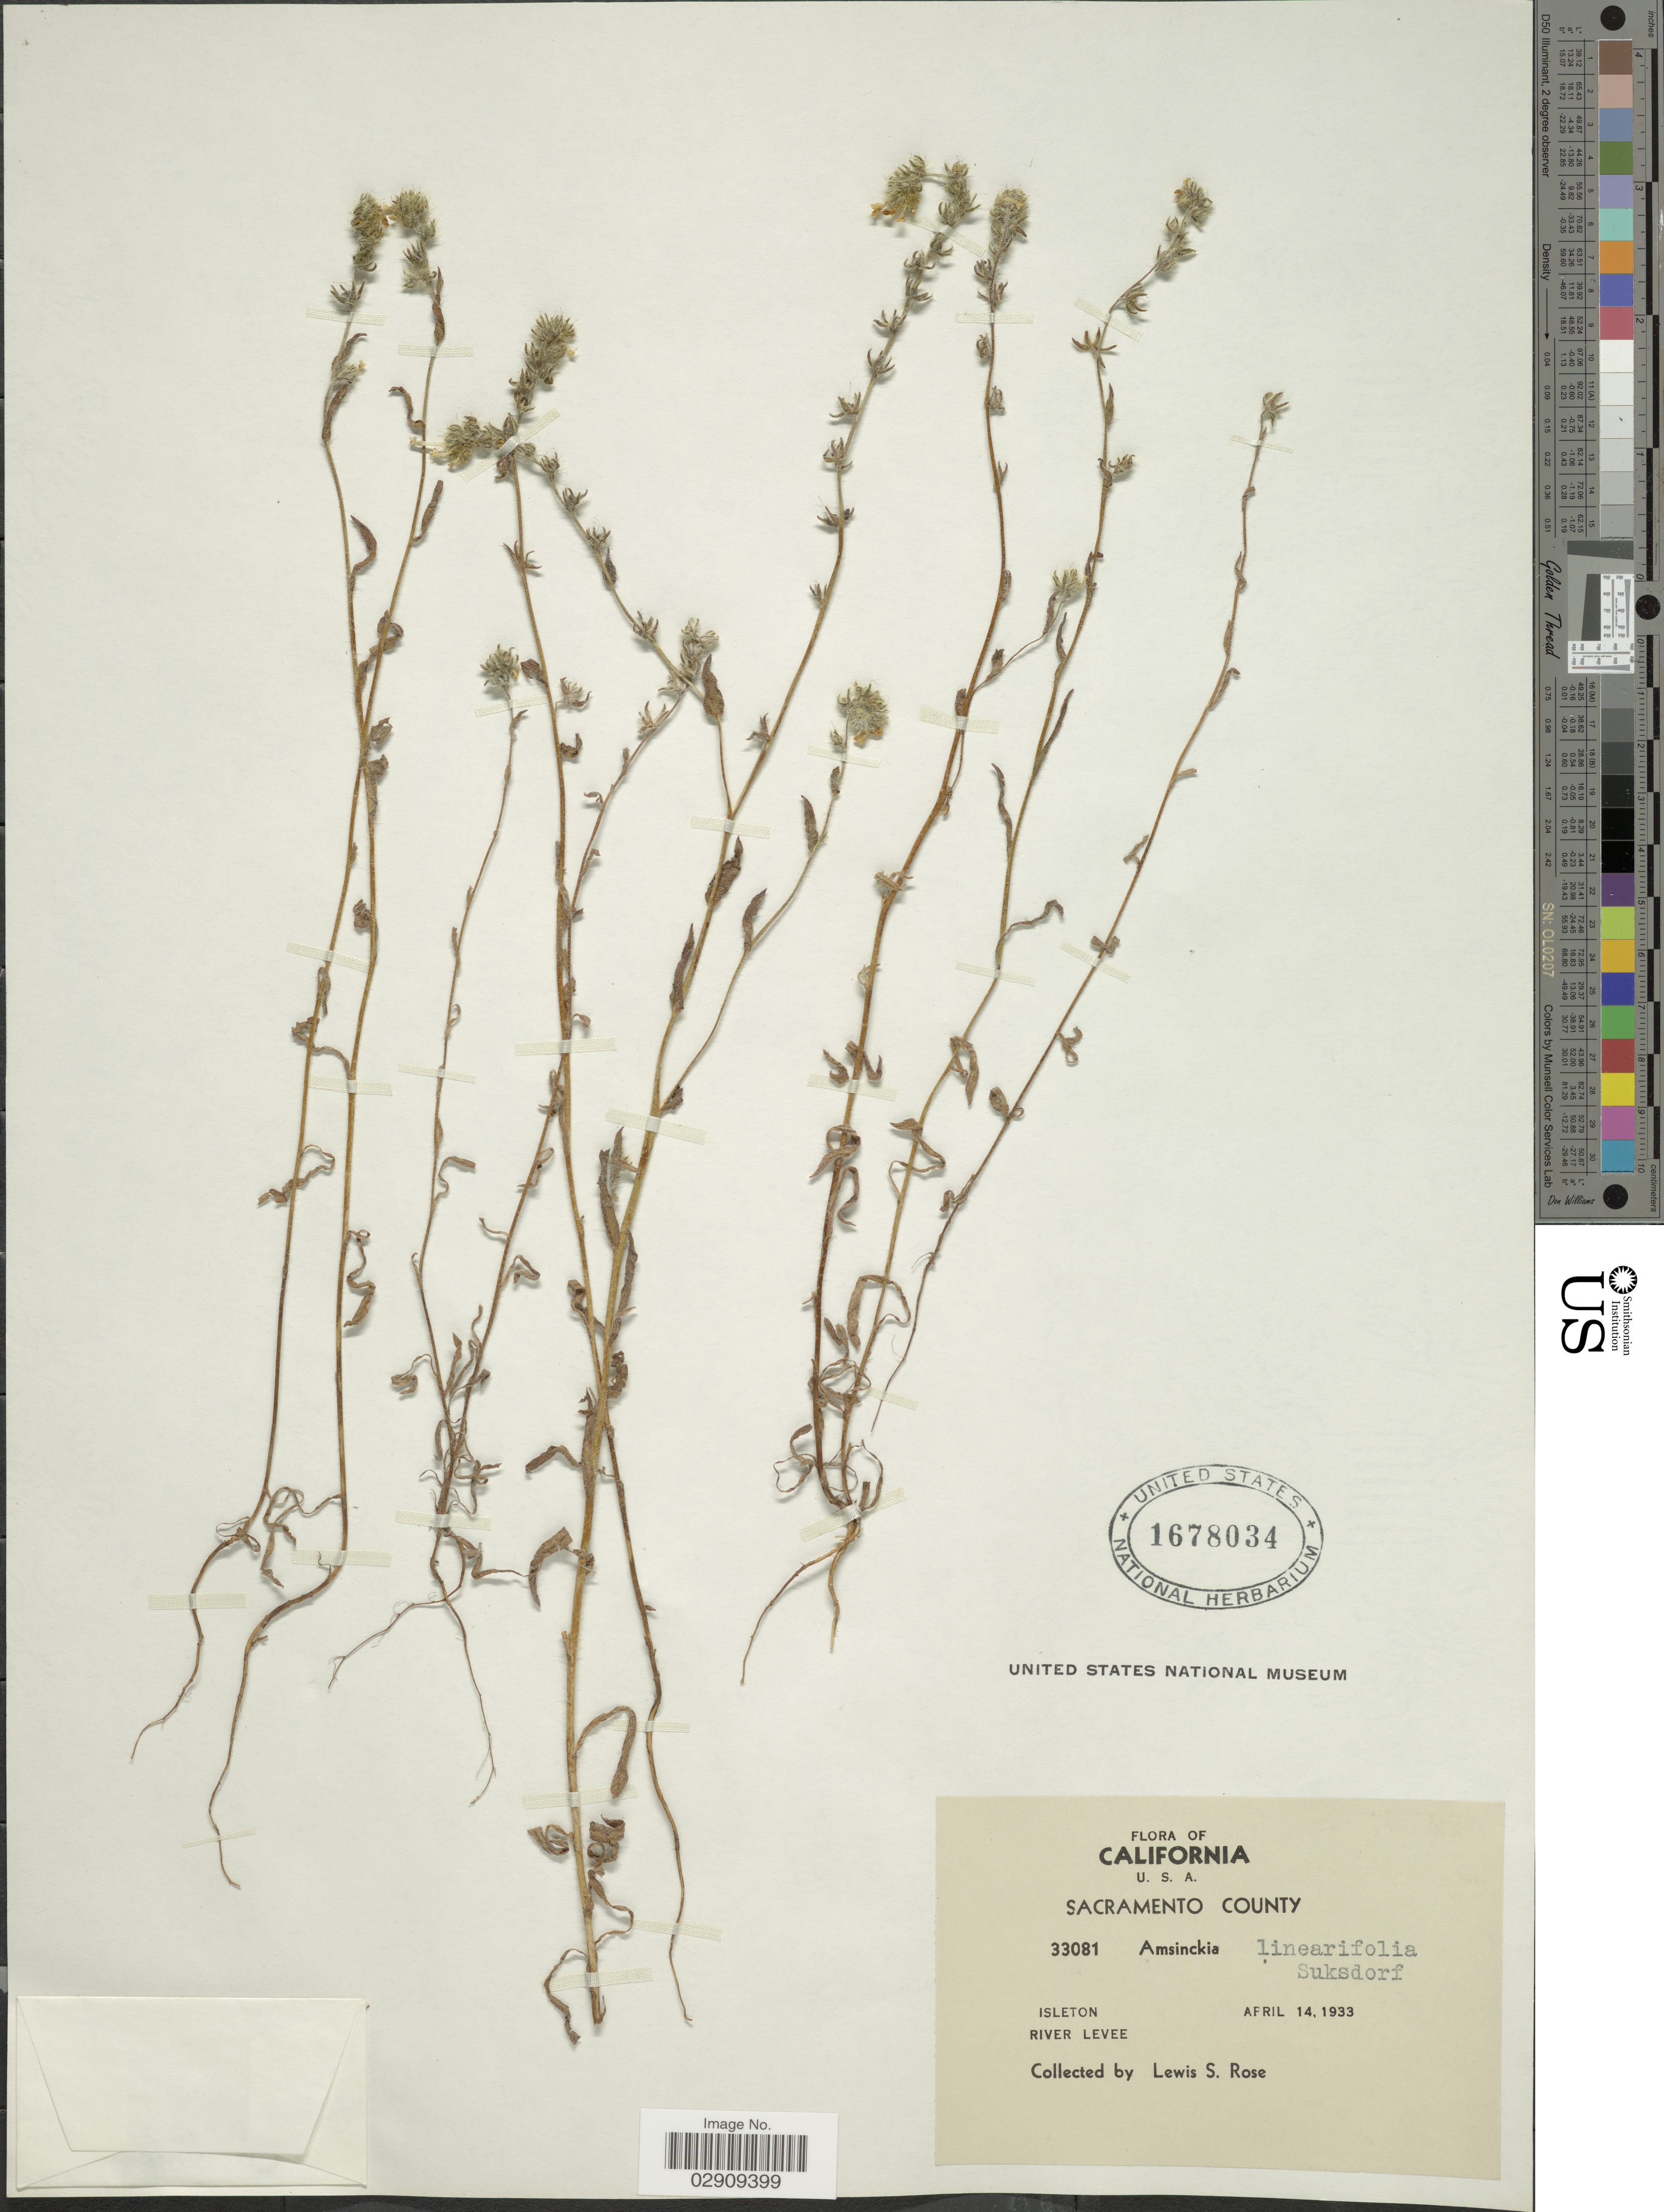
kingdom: Plantae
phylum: Tracheophyta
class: Magnoliopsida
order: Boraginales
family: Boraginaceae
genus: Amsinckia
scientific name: Amsinckia menziesii var. intermedia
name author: (Fisch. & C.A. Mey.) Ganders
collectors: L. S. Rose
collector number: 33081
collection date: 1933-04-14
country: United States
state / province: California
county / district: Sacramento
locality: Sacramento County. Isleton. River Levee.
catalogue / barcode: US 1678034